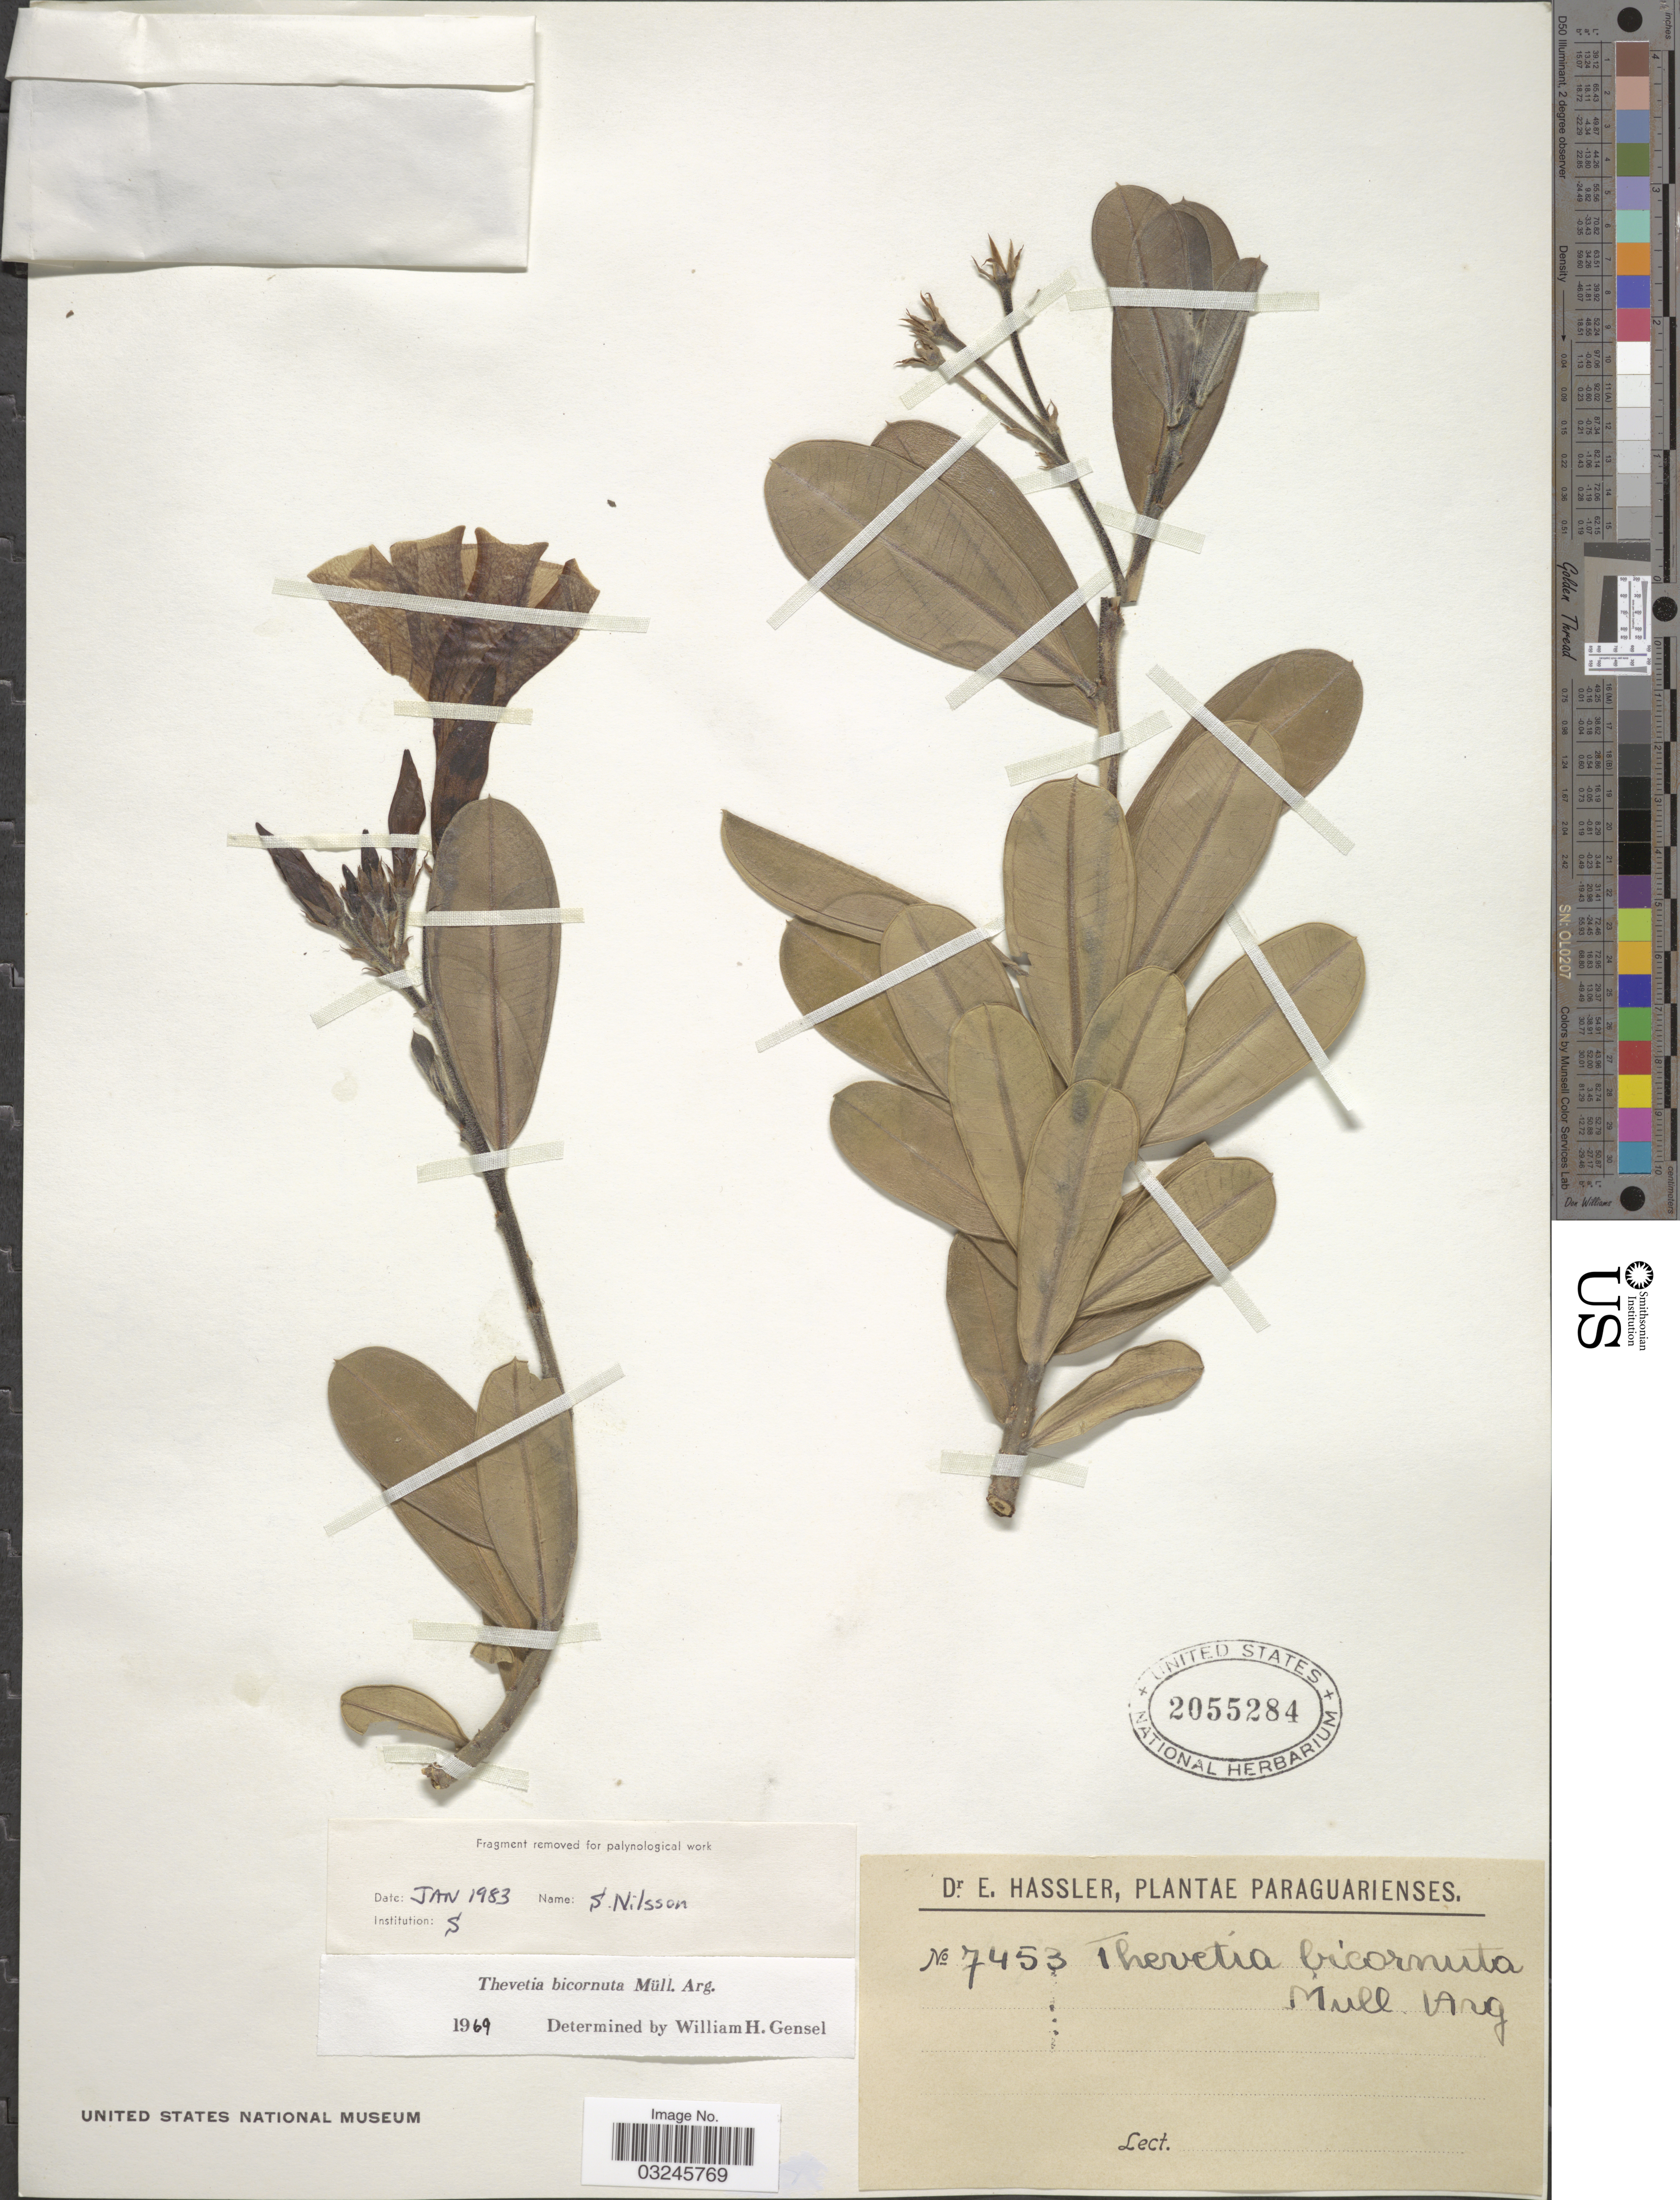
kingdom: Plantae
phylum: Tracheophyta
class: Magnoliopsida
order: Gentianales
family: Apocynaceae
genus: Thevetia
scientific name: Thevetia bicornuta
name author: Müll. Arg.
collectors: E. Hassler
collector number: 7453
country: Paraguay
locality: Paraguarienses.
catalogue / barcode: US 2055284